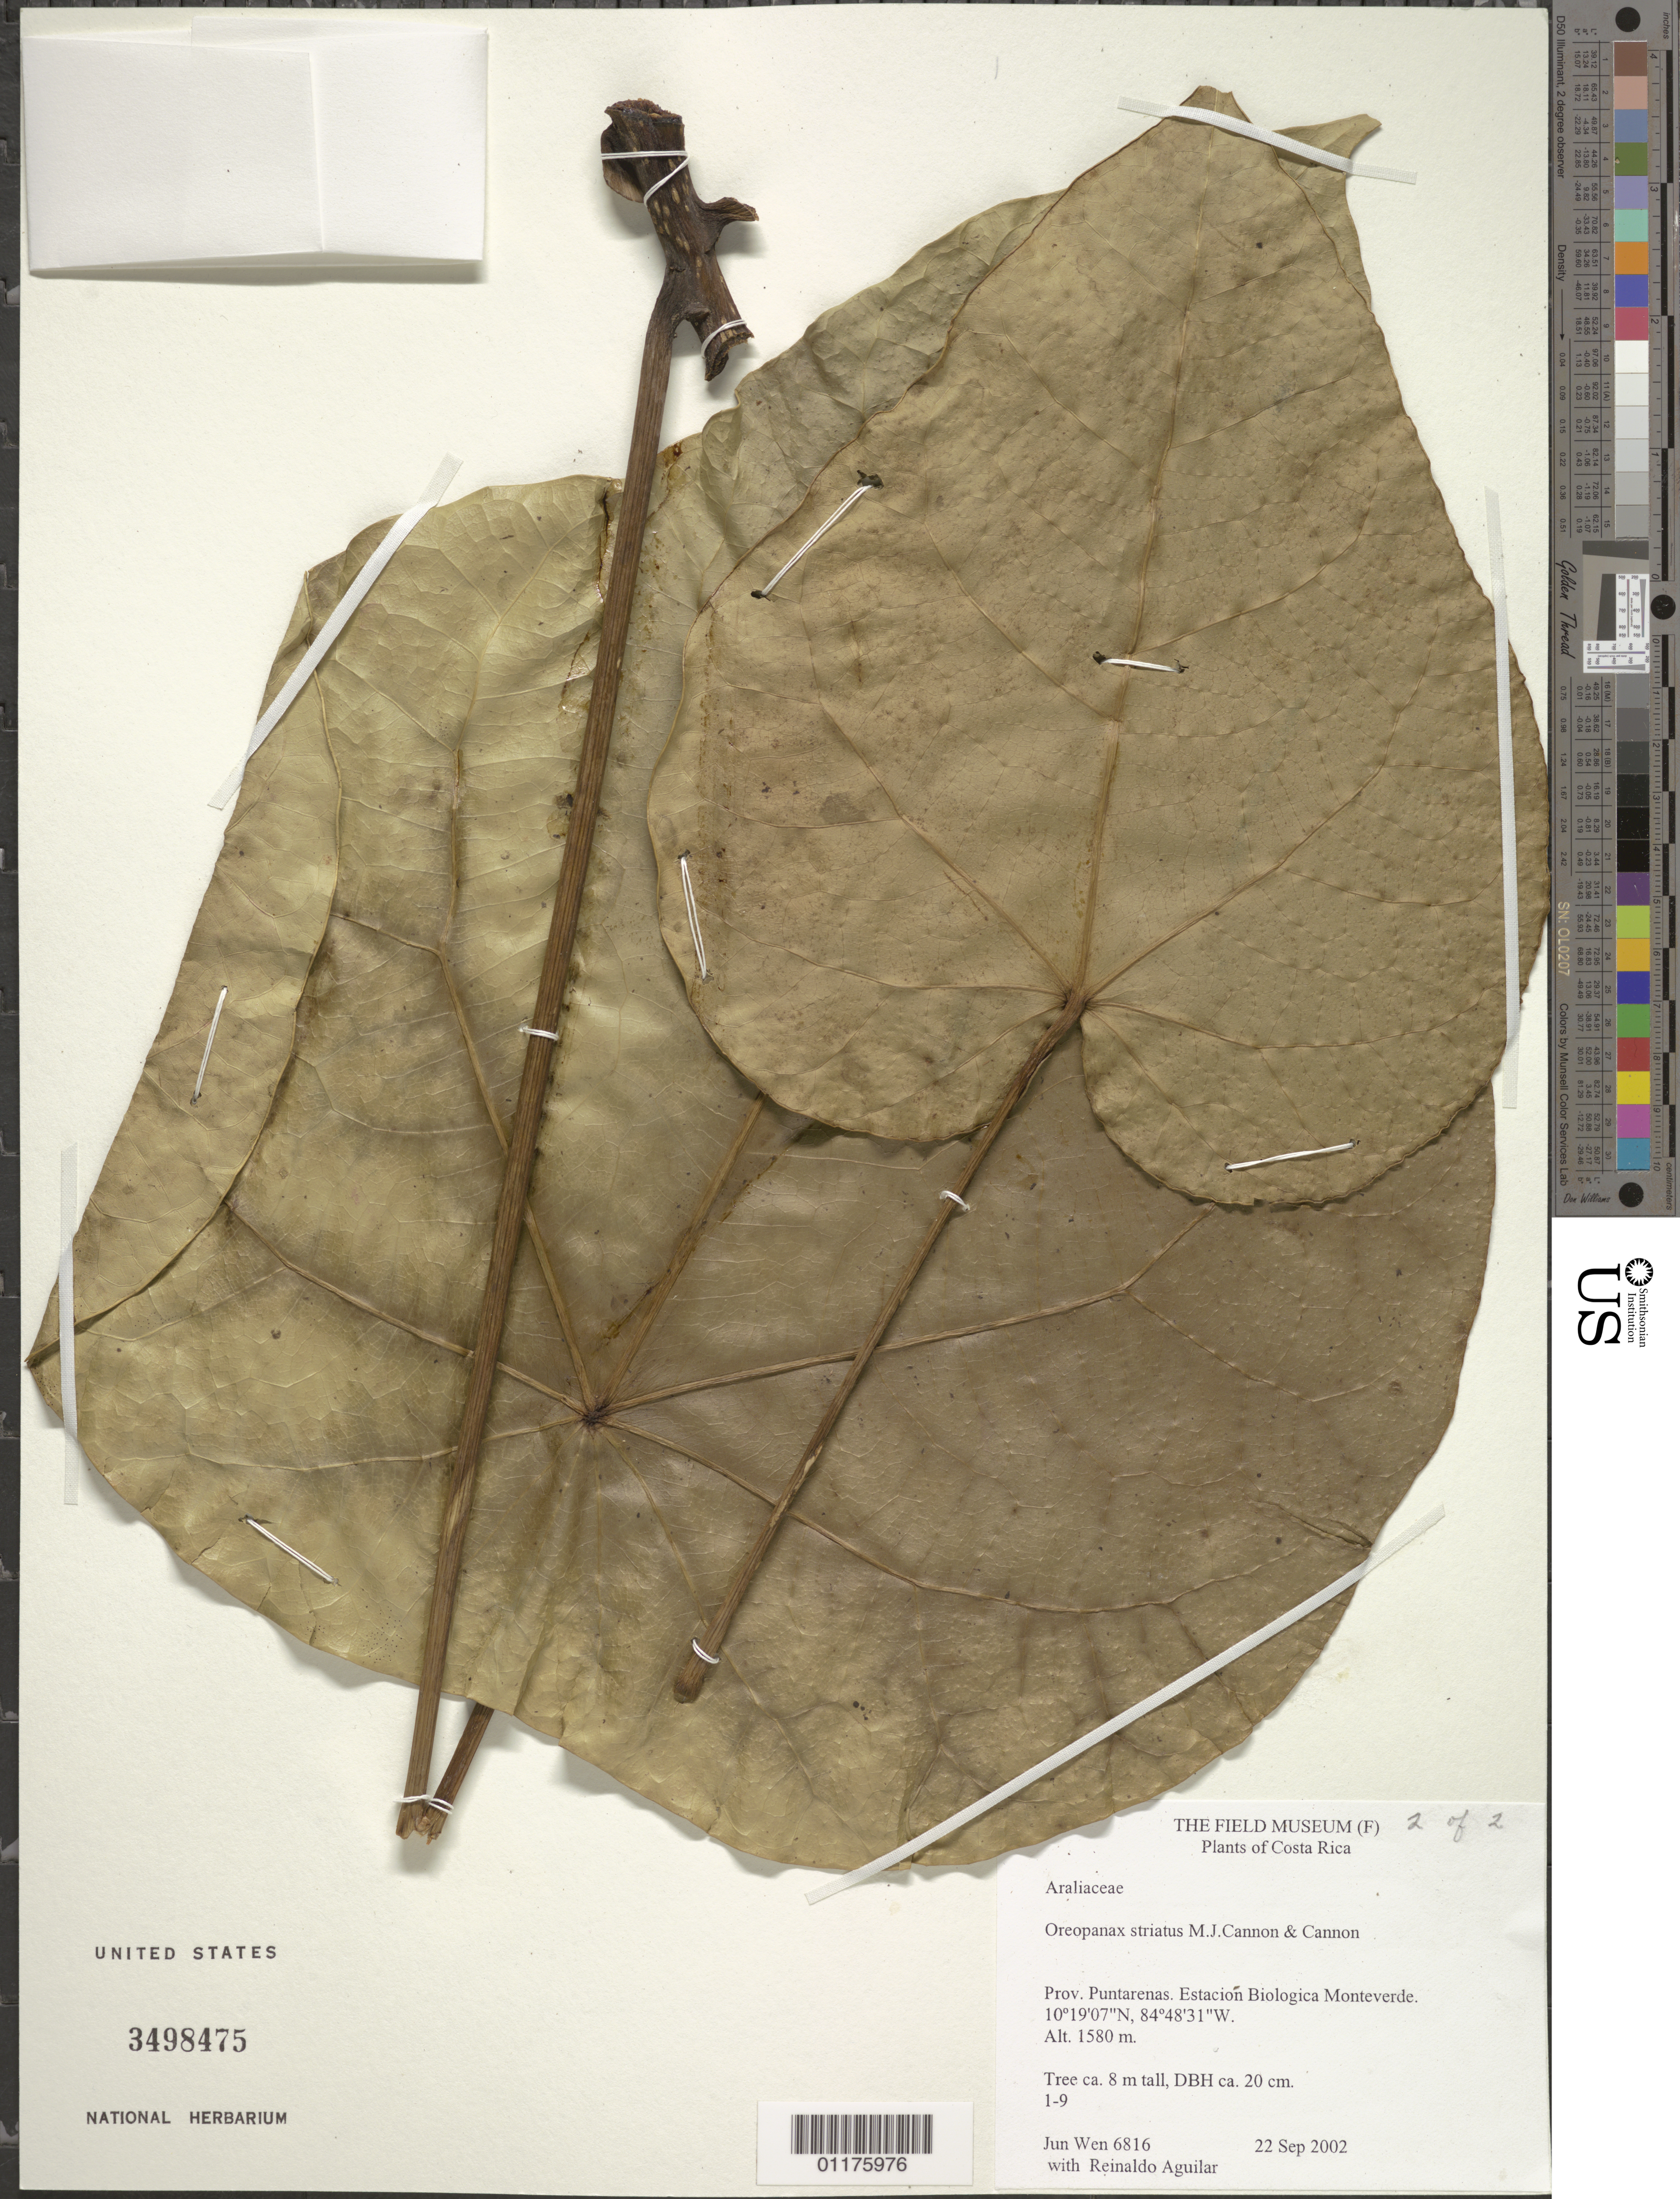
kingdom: Plantae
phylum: Tracheophyta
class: Magnoliopsida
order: Apiales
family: Araliaceae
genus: Oreopanax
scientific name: Oreopanax striatus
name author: (J. Cannon) M.J. Cannon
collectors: J. Wen & R. Aguilar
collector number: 6816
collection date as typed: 22 Sep 2002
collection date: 2002-09-22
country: Costa Rica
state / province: Puntarenas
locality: Estacion Biologica Monteverde.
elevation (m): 1580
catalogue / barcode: US 3498475